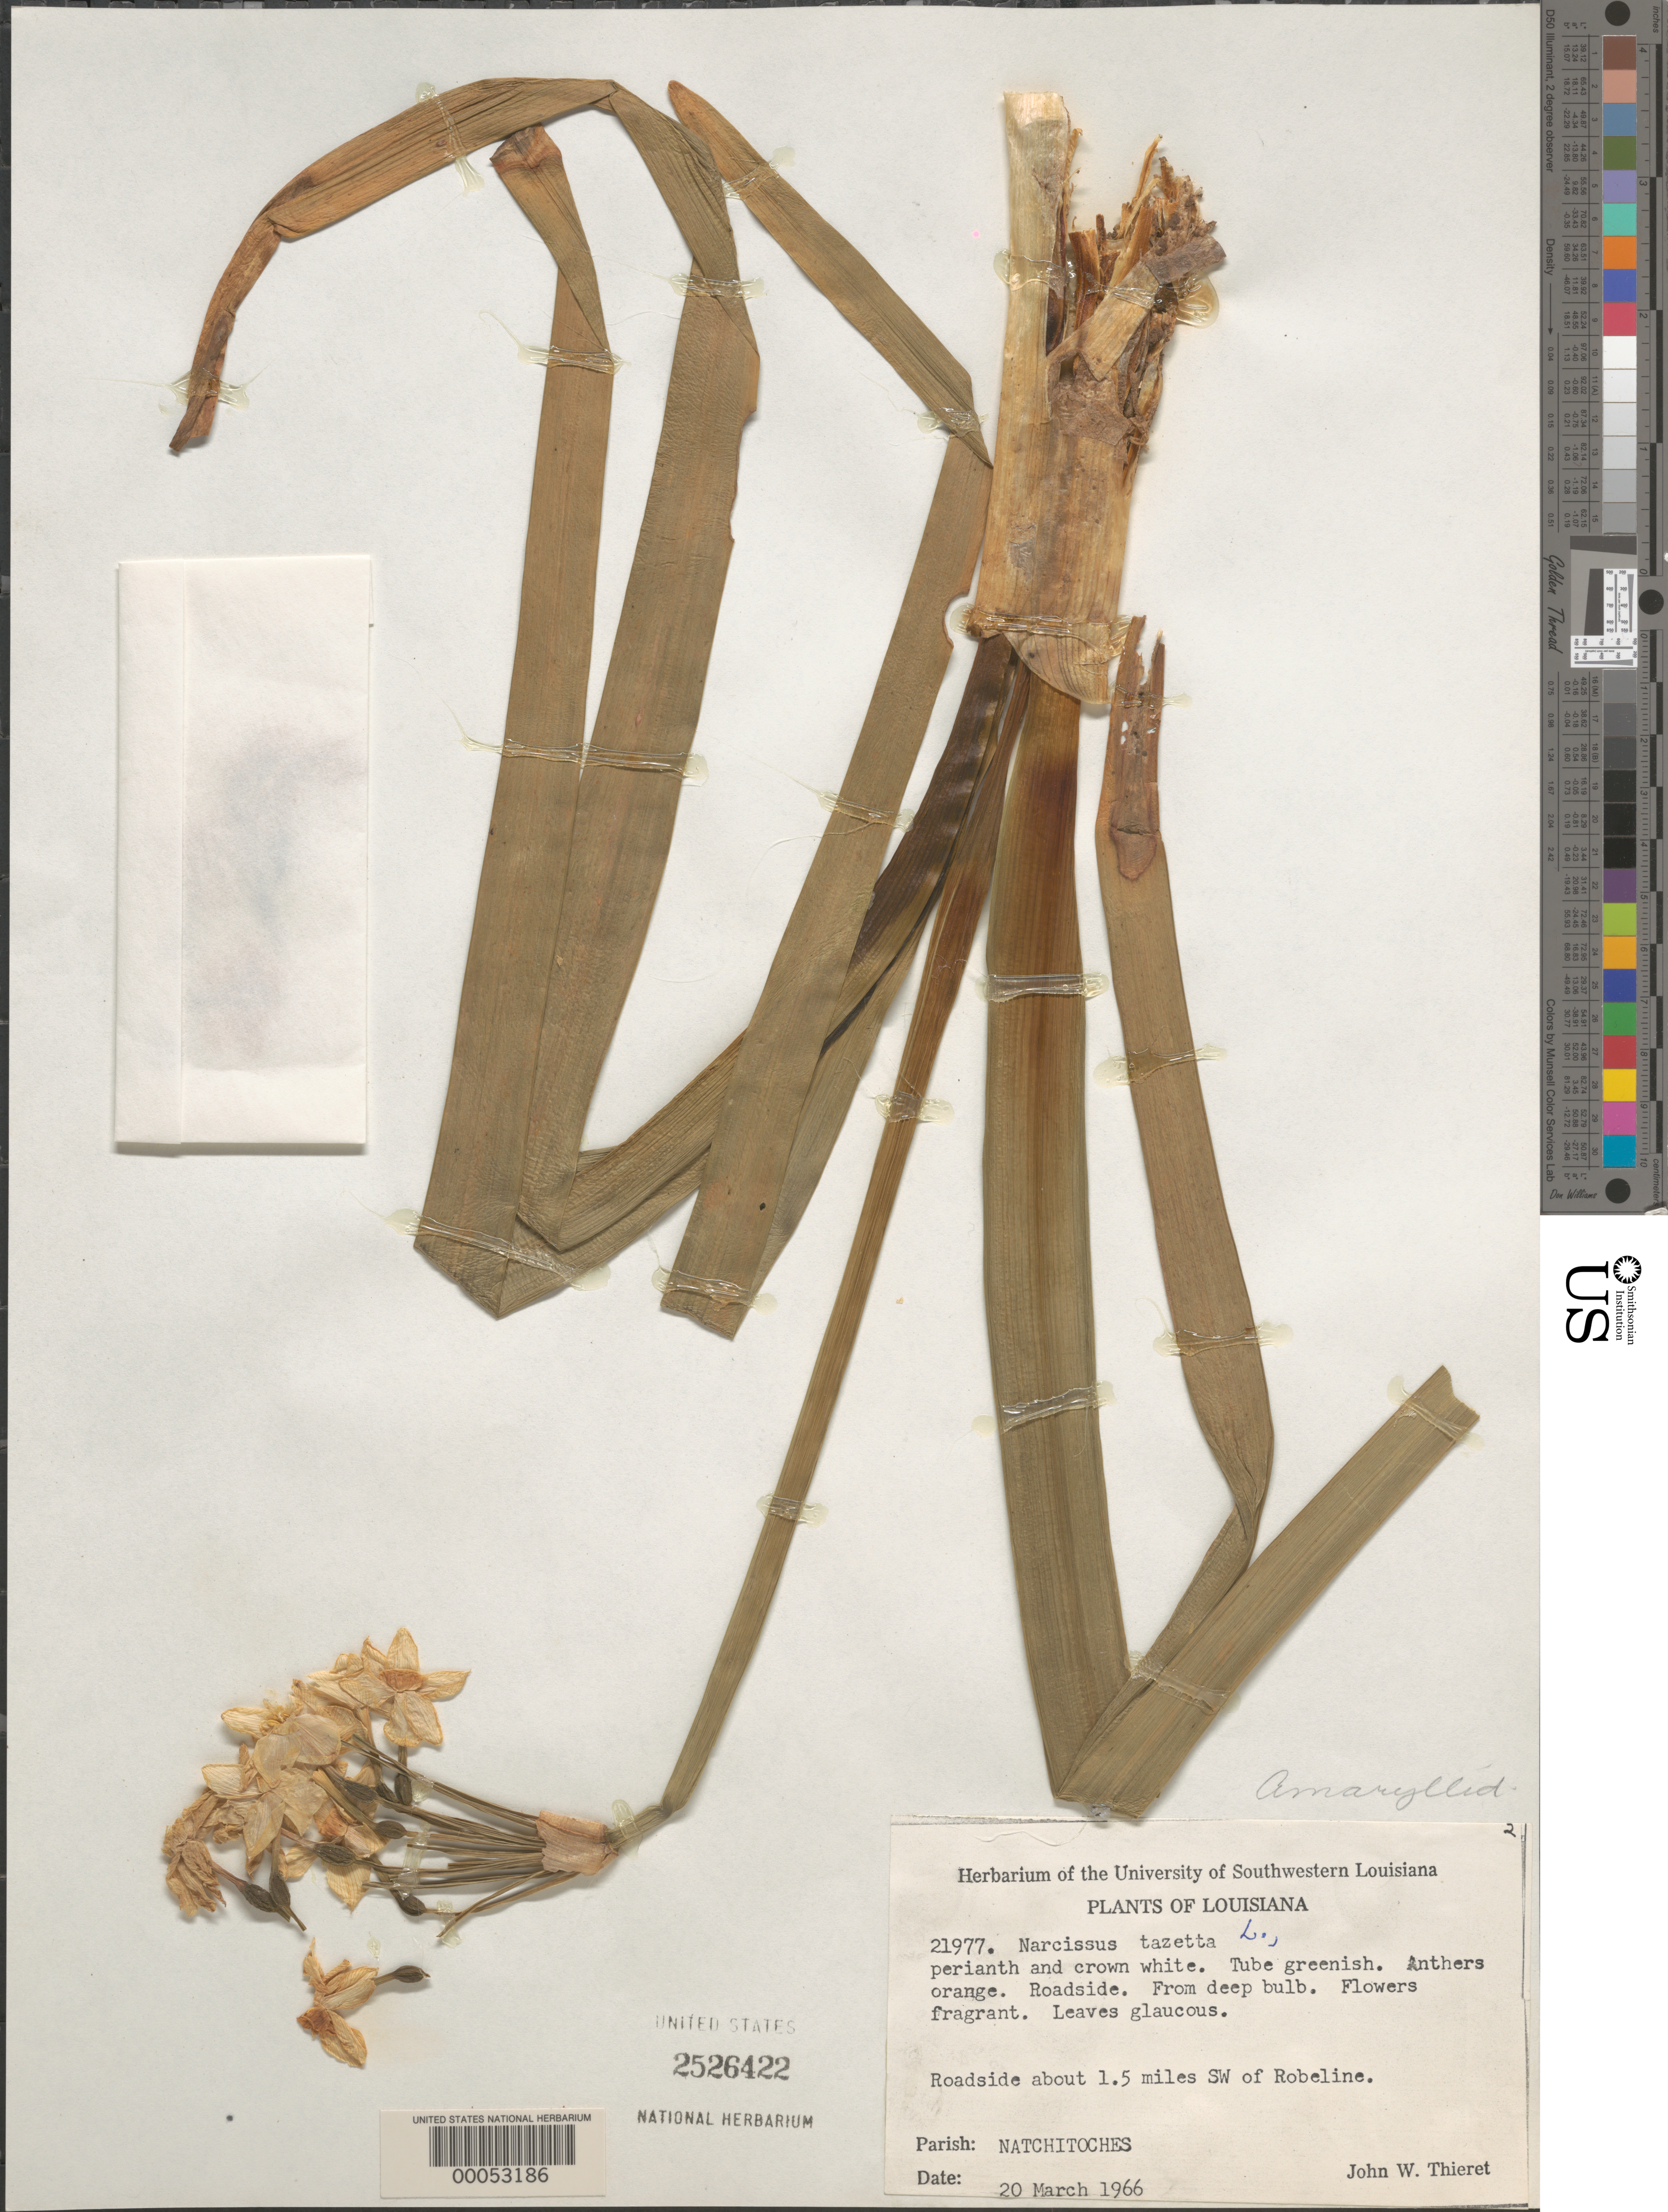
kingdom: Plantae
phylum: Tracheophyta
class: Liliopsida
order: Asparagales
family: Amaryllidaceae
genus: Narcissus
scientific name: Narcissus tazetta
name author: L.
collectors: J. W. Thieret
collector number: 21977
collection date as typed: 20 Mar 1966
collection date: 1966-03-20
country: United States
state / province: Louisiana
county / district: Natchitoches Parish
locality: About 1.5. mi. sw of robeline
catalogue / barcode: US 2526422